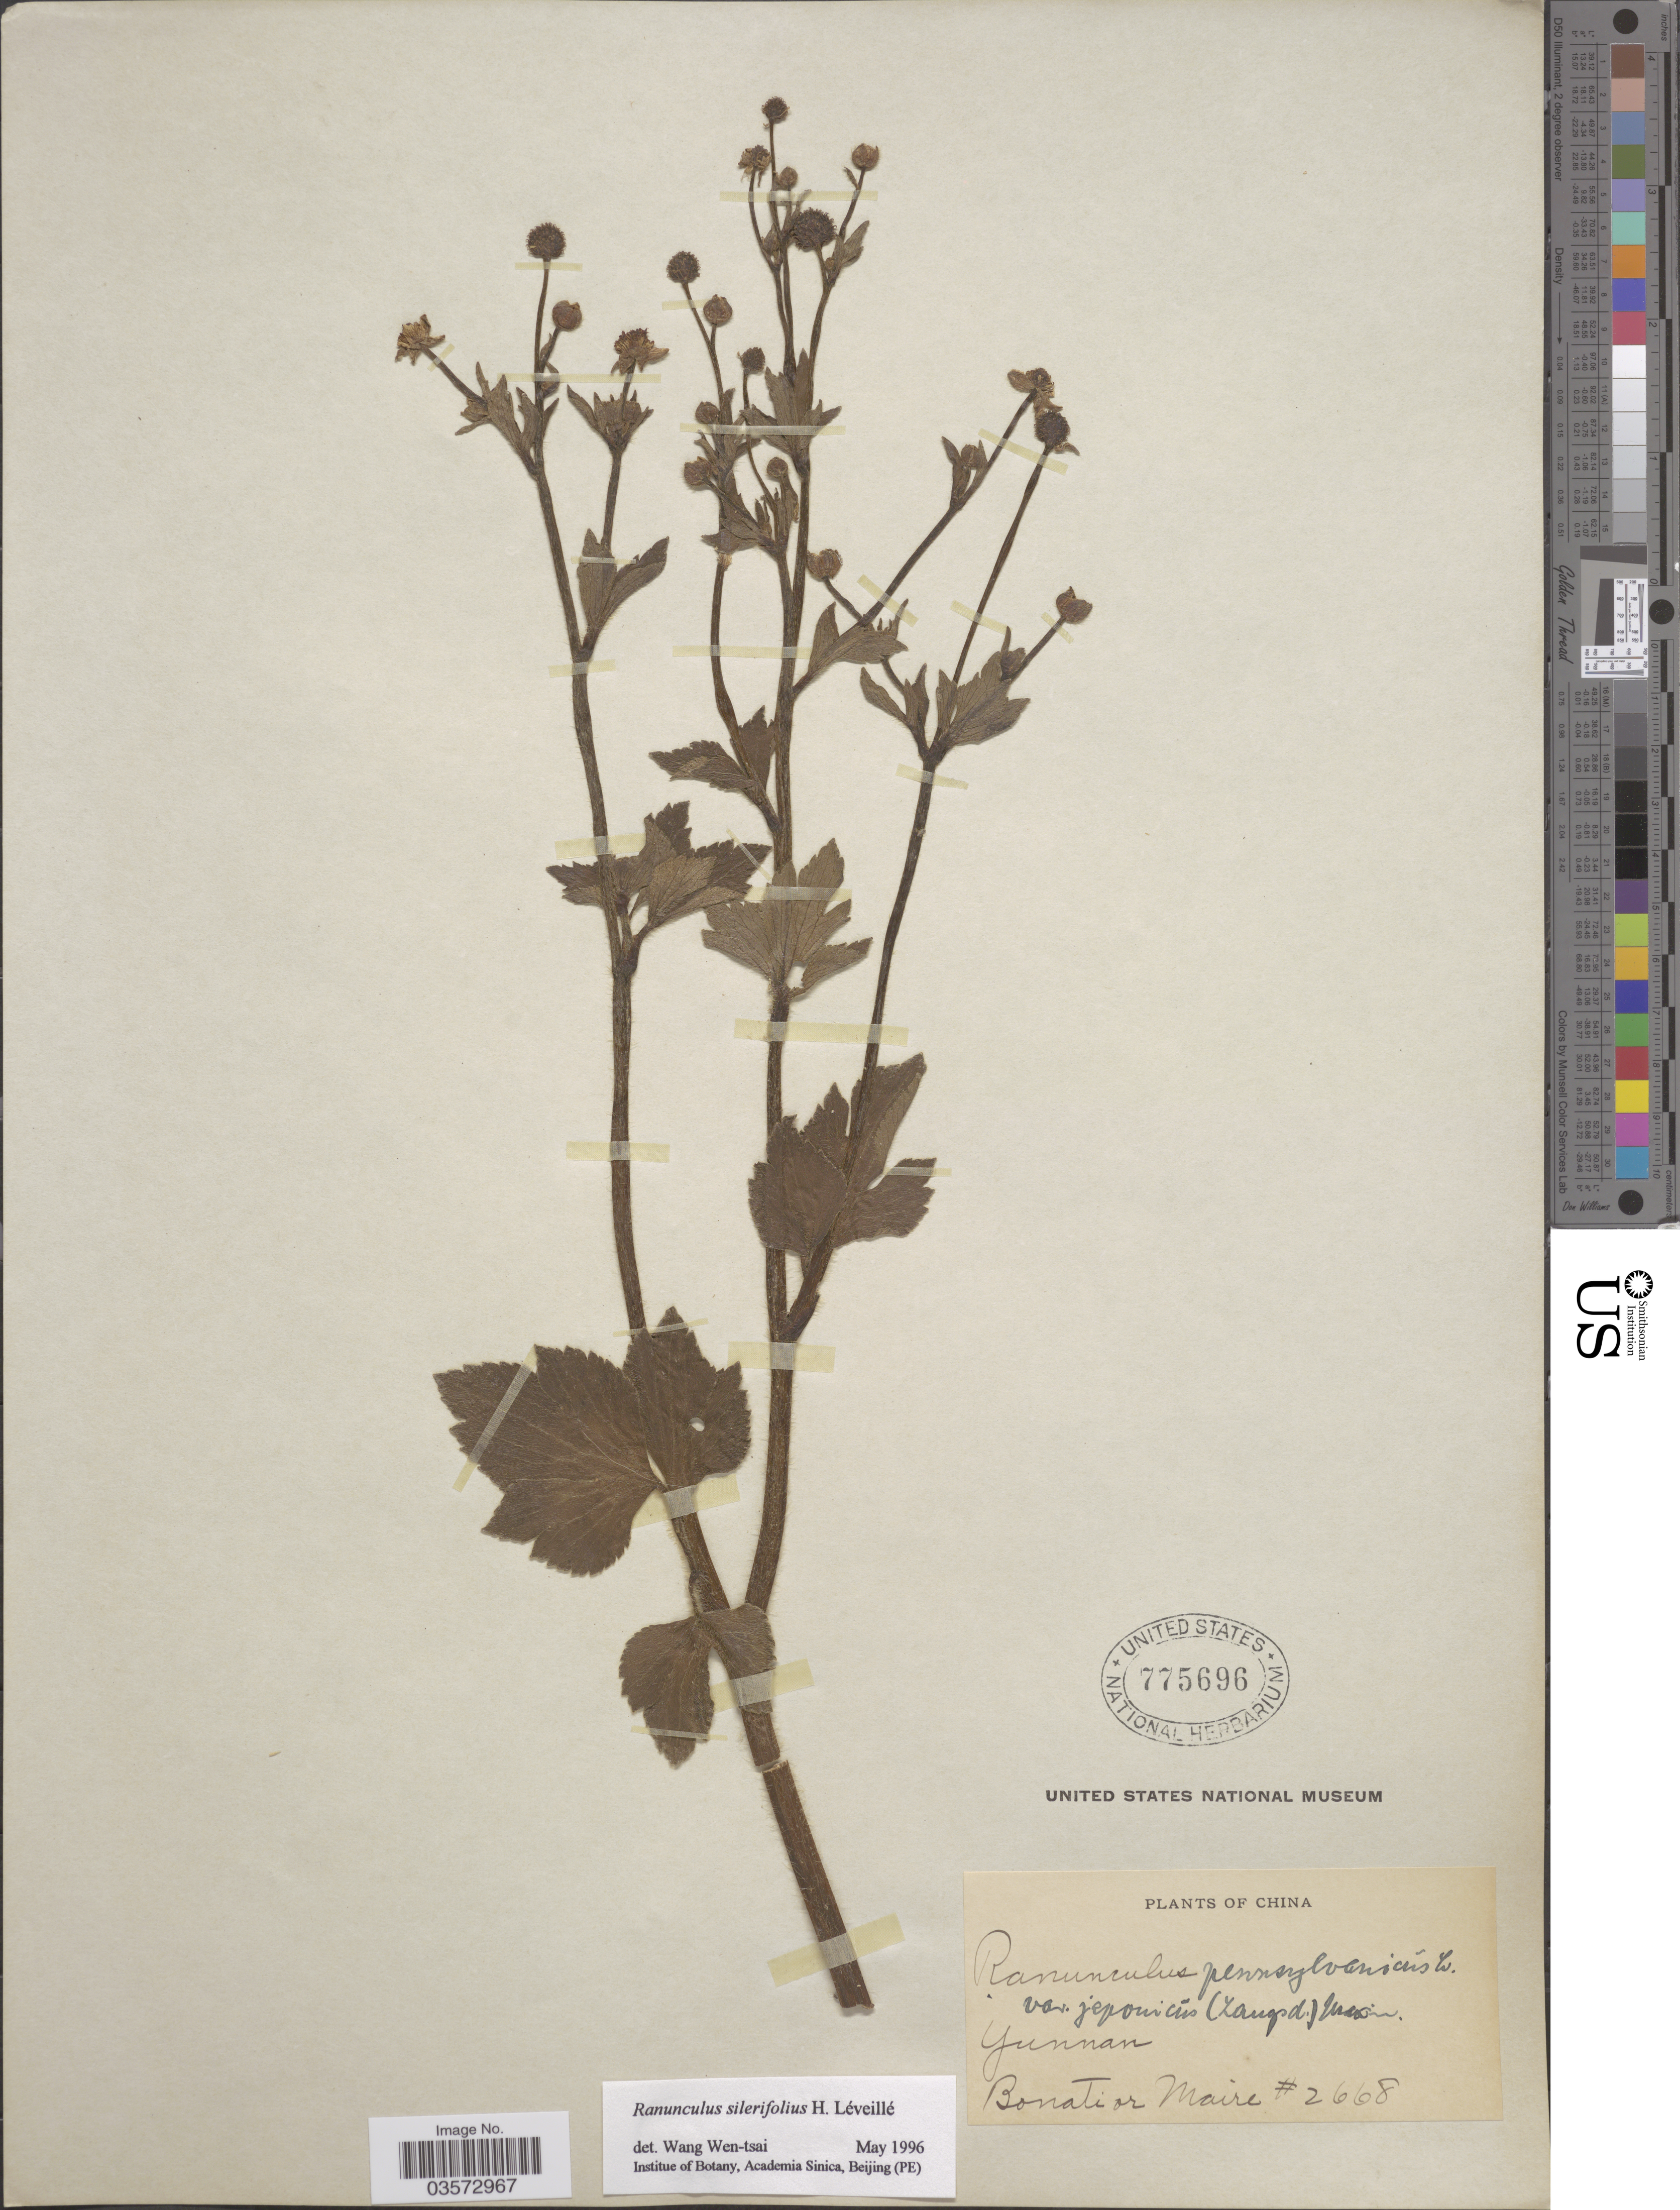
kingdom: Plantae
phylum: Tracheophyta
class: Magnoliopsida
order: Ranunculales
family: Ranunculaceae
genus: Ranunculus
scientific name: Ranunculus silerifolius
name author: H. Lév.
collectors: -. Bonati & Maire, --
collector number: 2668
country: China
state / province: Yunnan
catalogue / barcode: US 775696